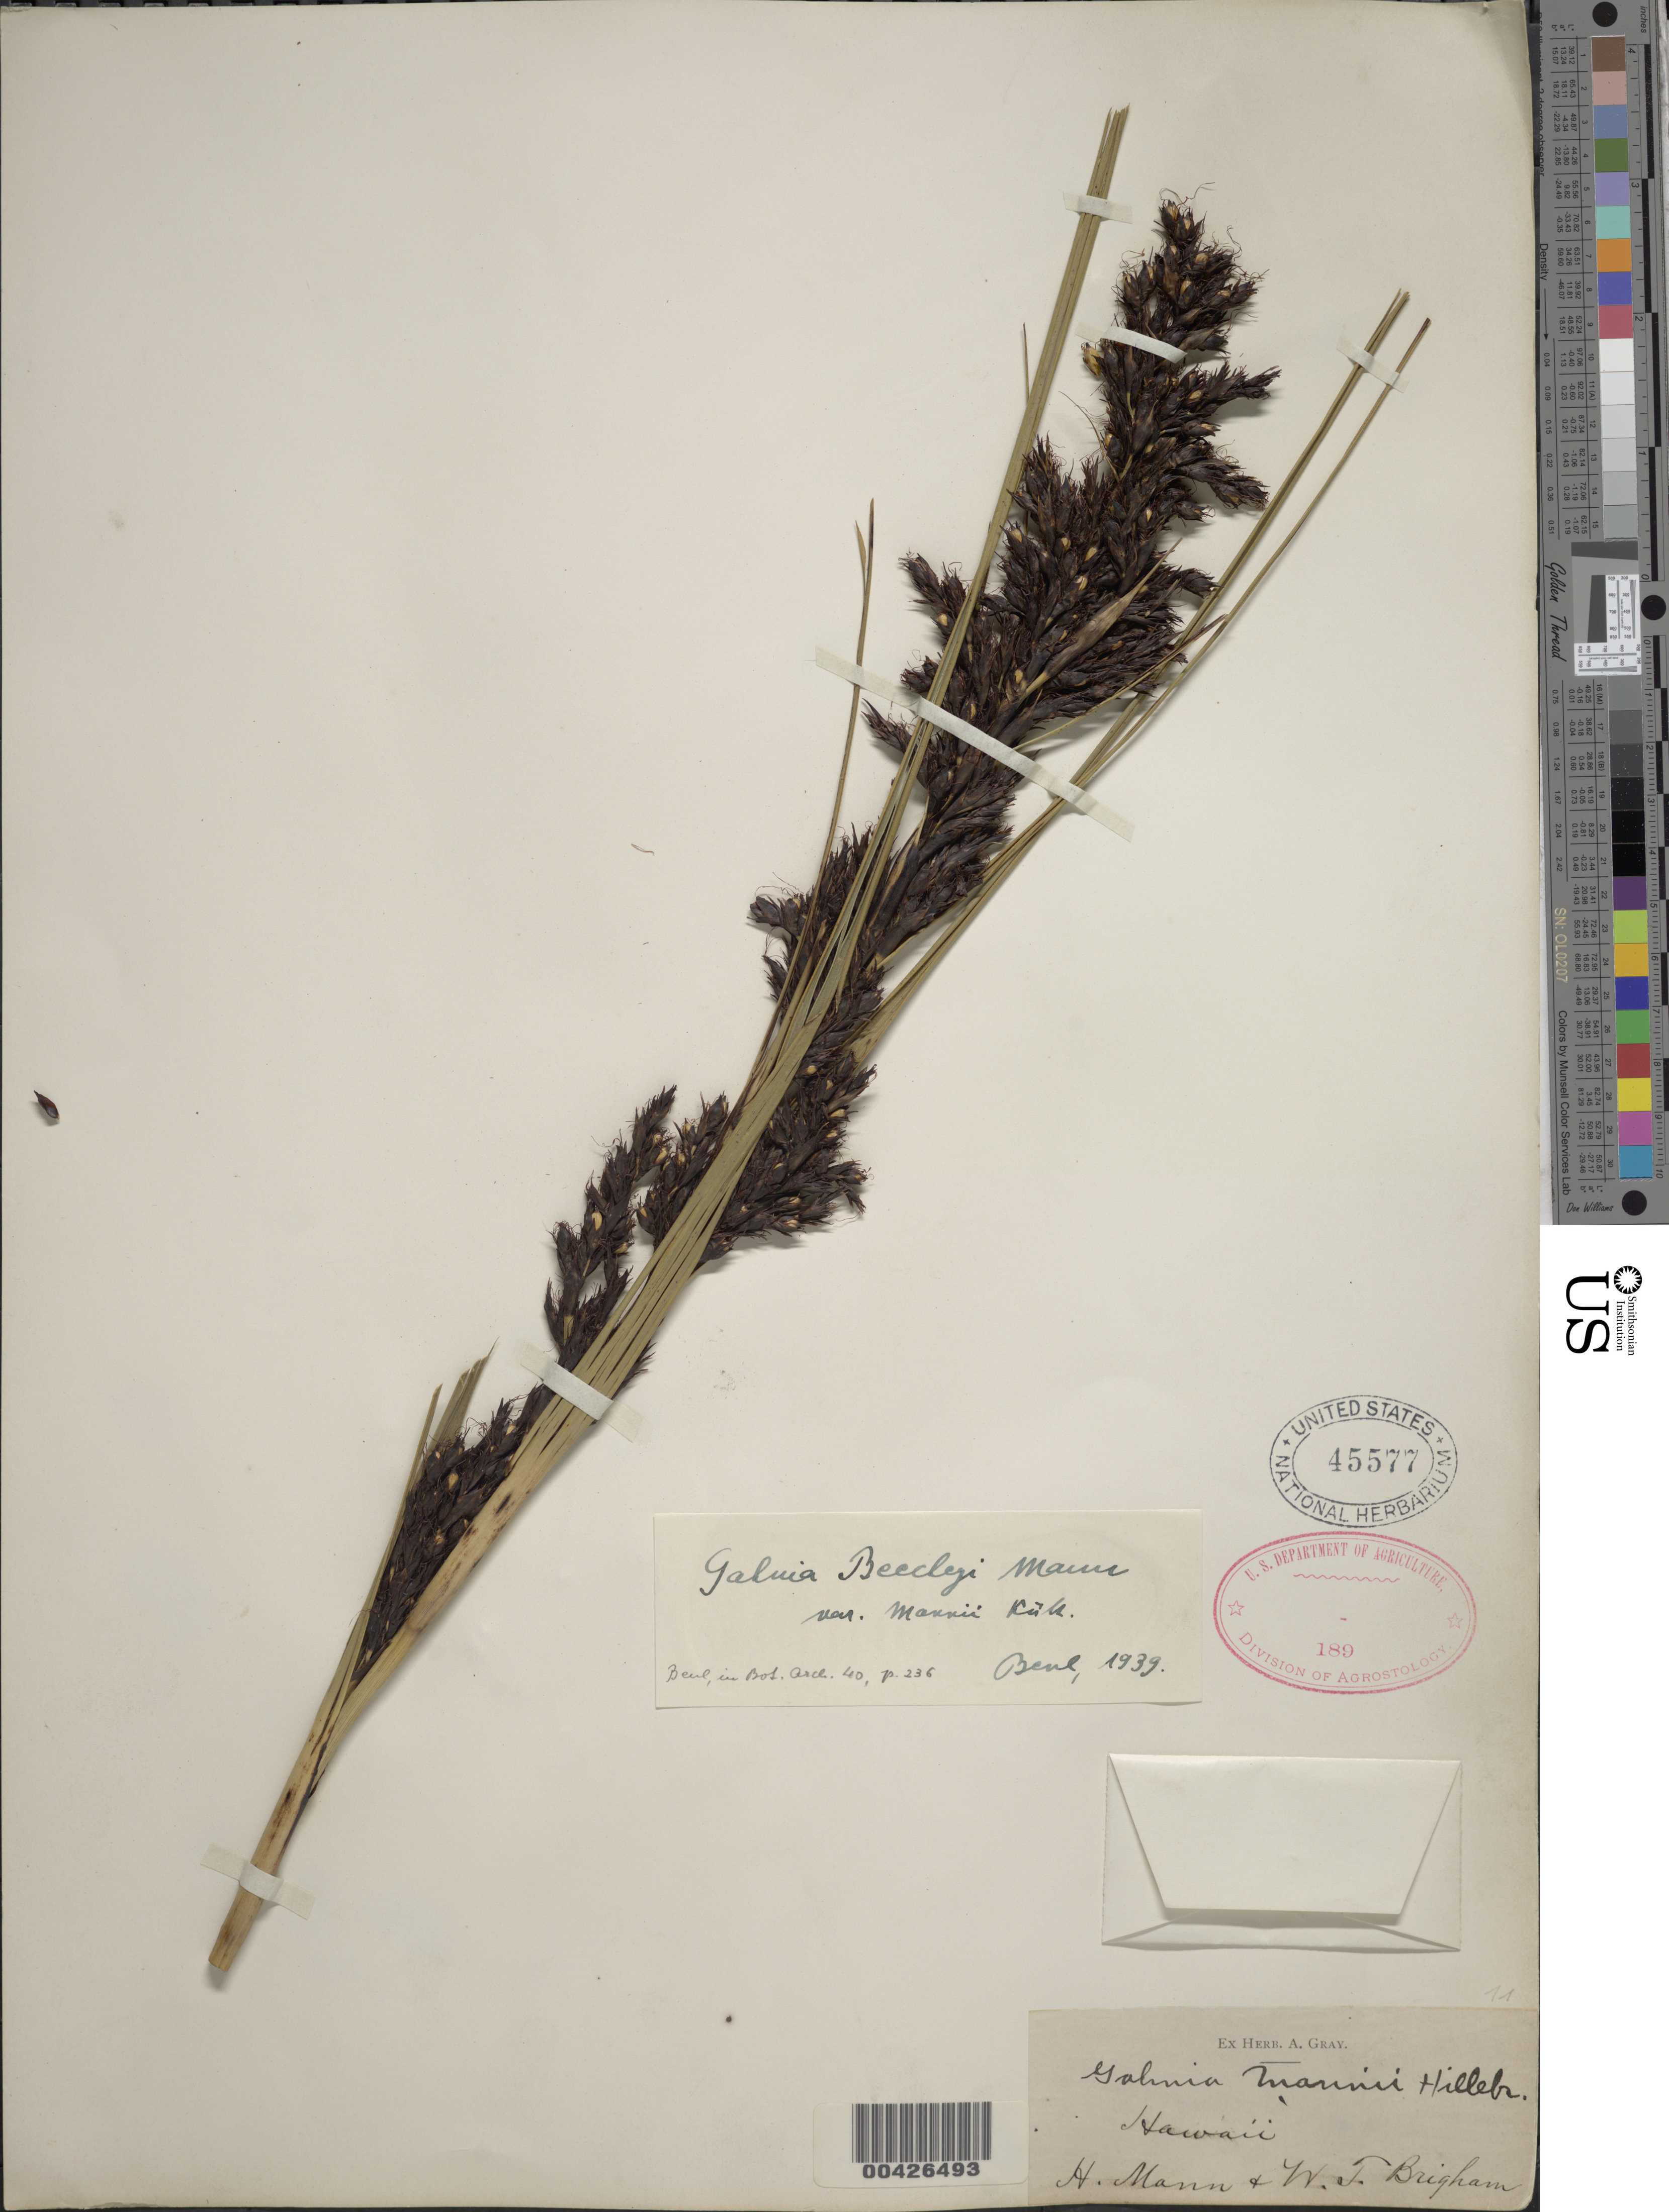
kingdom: Plantae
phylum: Tracheophyta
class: Liliopsida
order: Poales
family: Cyperaceae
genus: Gahnia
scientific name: Gahnia beecheyi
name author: H. Mann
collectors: H. Mann & W. T. Brigham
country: United States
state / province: Hawaii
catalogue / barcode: US 45577